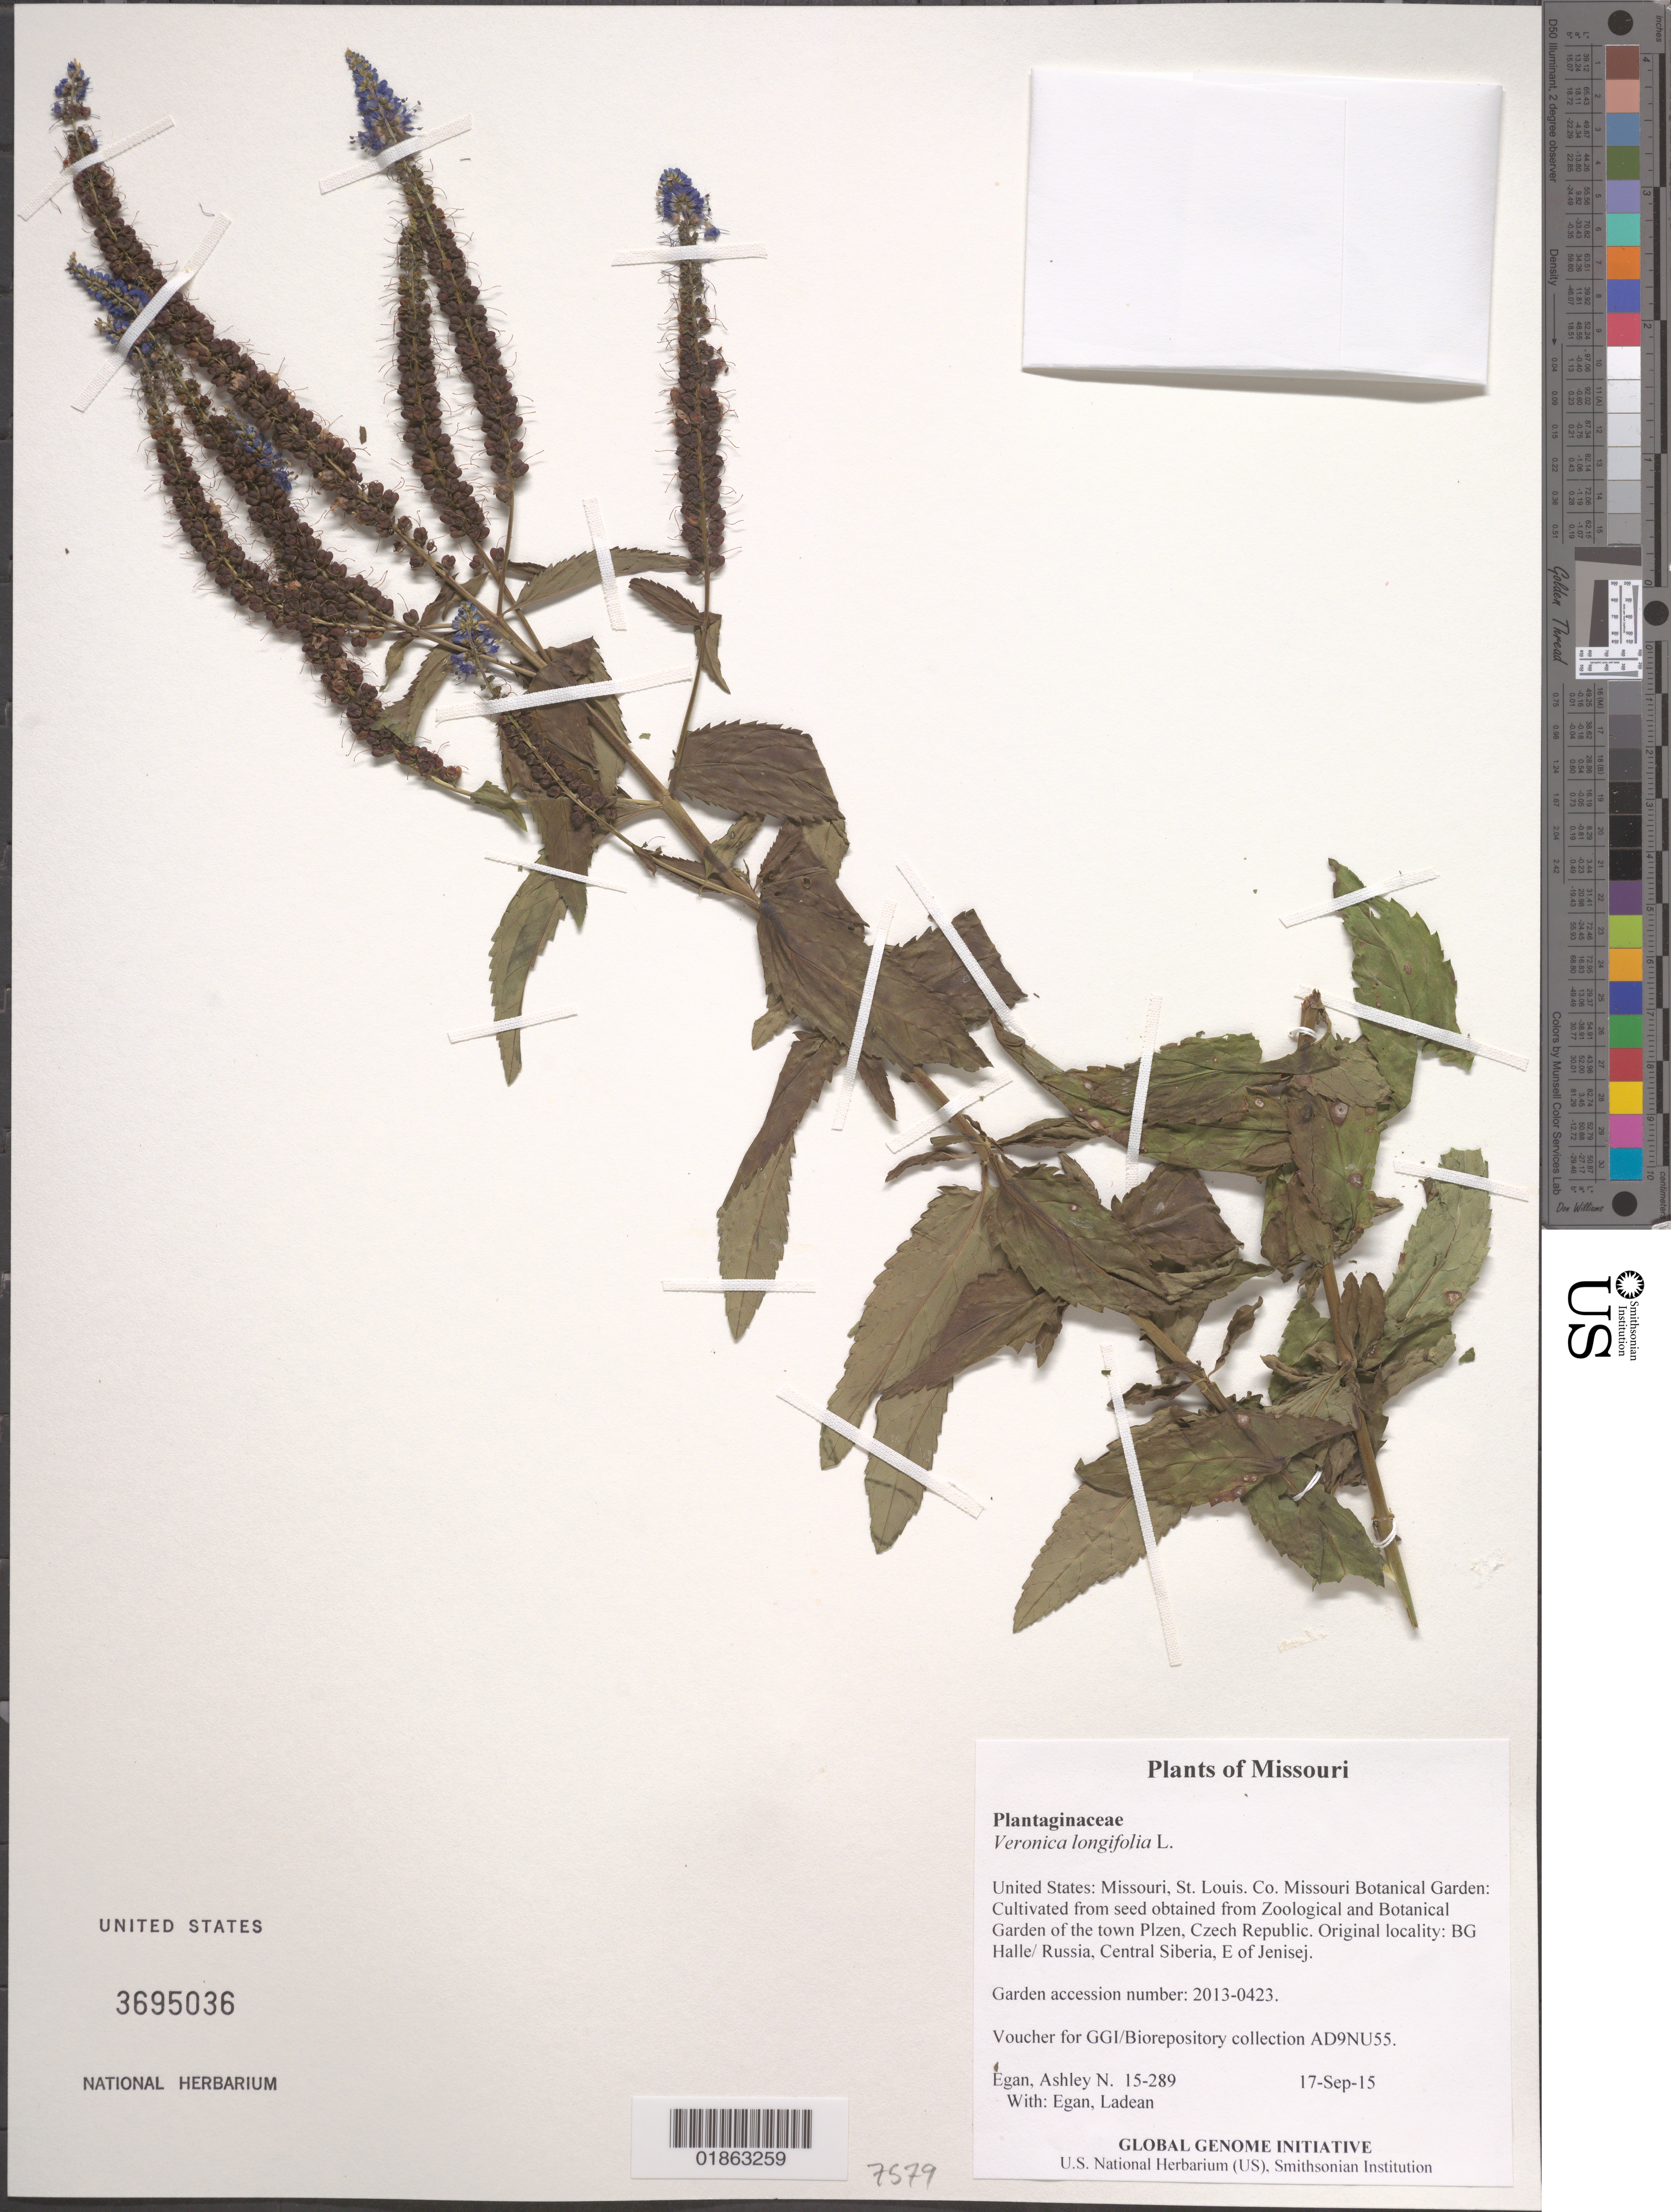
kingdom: Plantae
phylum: Tracheophyta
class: Magnoliopsida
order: Lamiales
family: Plantaginaceae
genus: Veronica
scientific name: Veronica longiflolia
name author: L.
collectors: A. N. Egan & L. Egan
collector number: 15-289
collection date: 2015-09-17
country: United States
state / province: Missouri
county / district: St. Louis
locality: Missouri Botanical Garden: Cultivated from seed obtained from Zoological and Botanical Garden of the town Plzen, Czech Republic. Original locality: BG Halle/ Russia, Central Siberia, E of Jenisej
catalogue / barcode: US 3695036